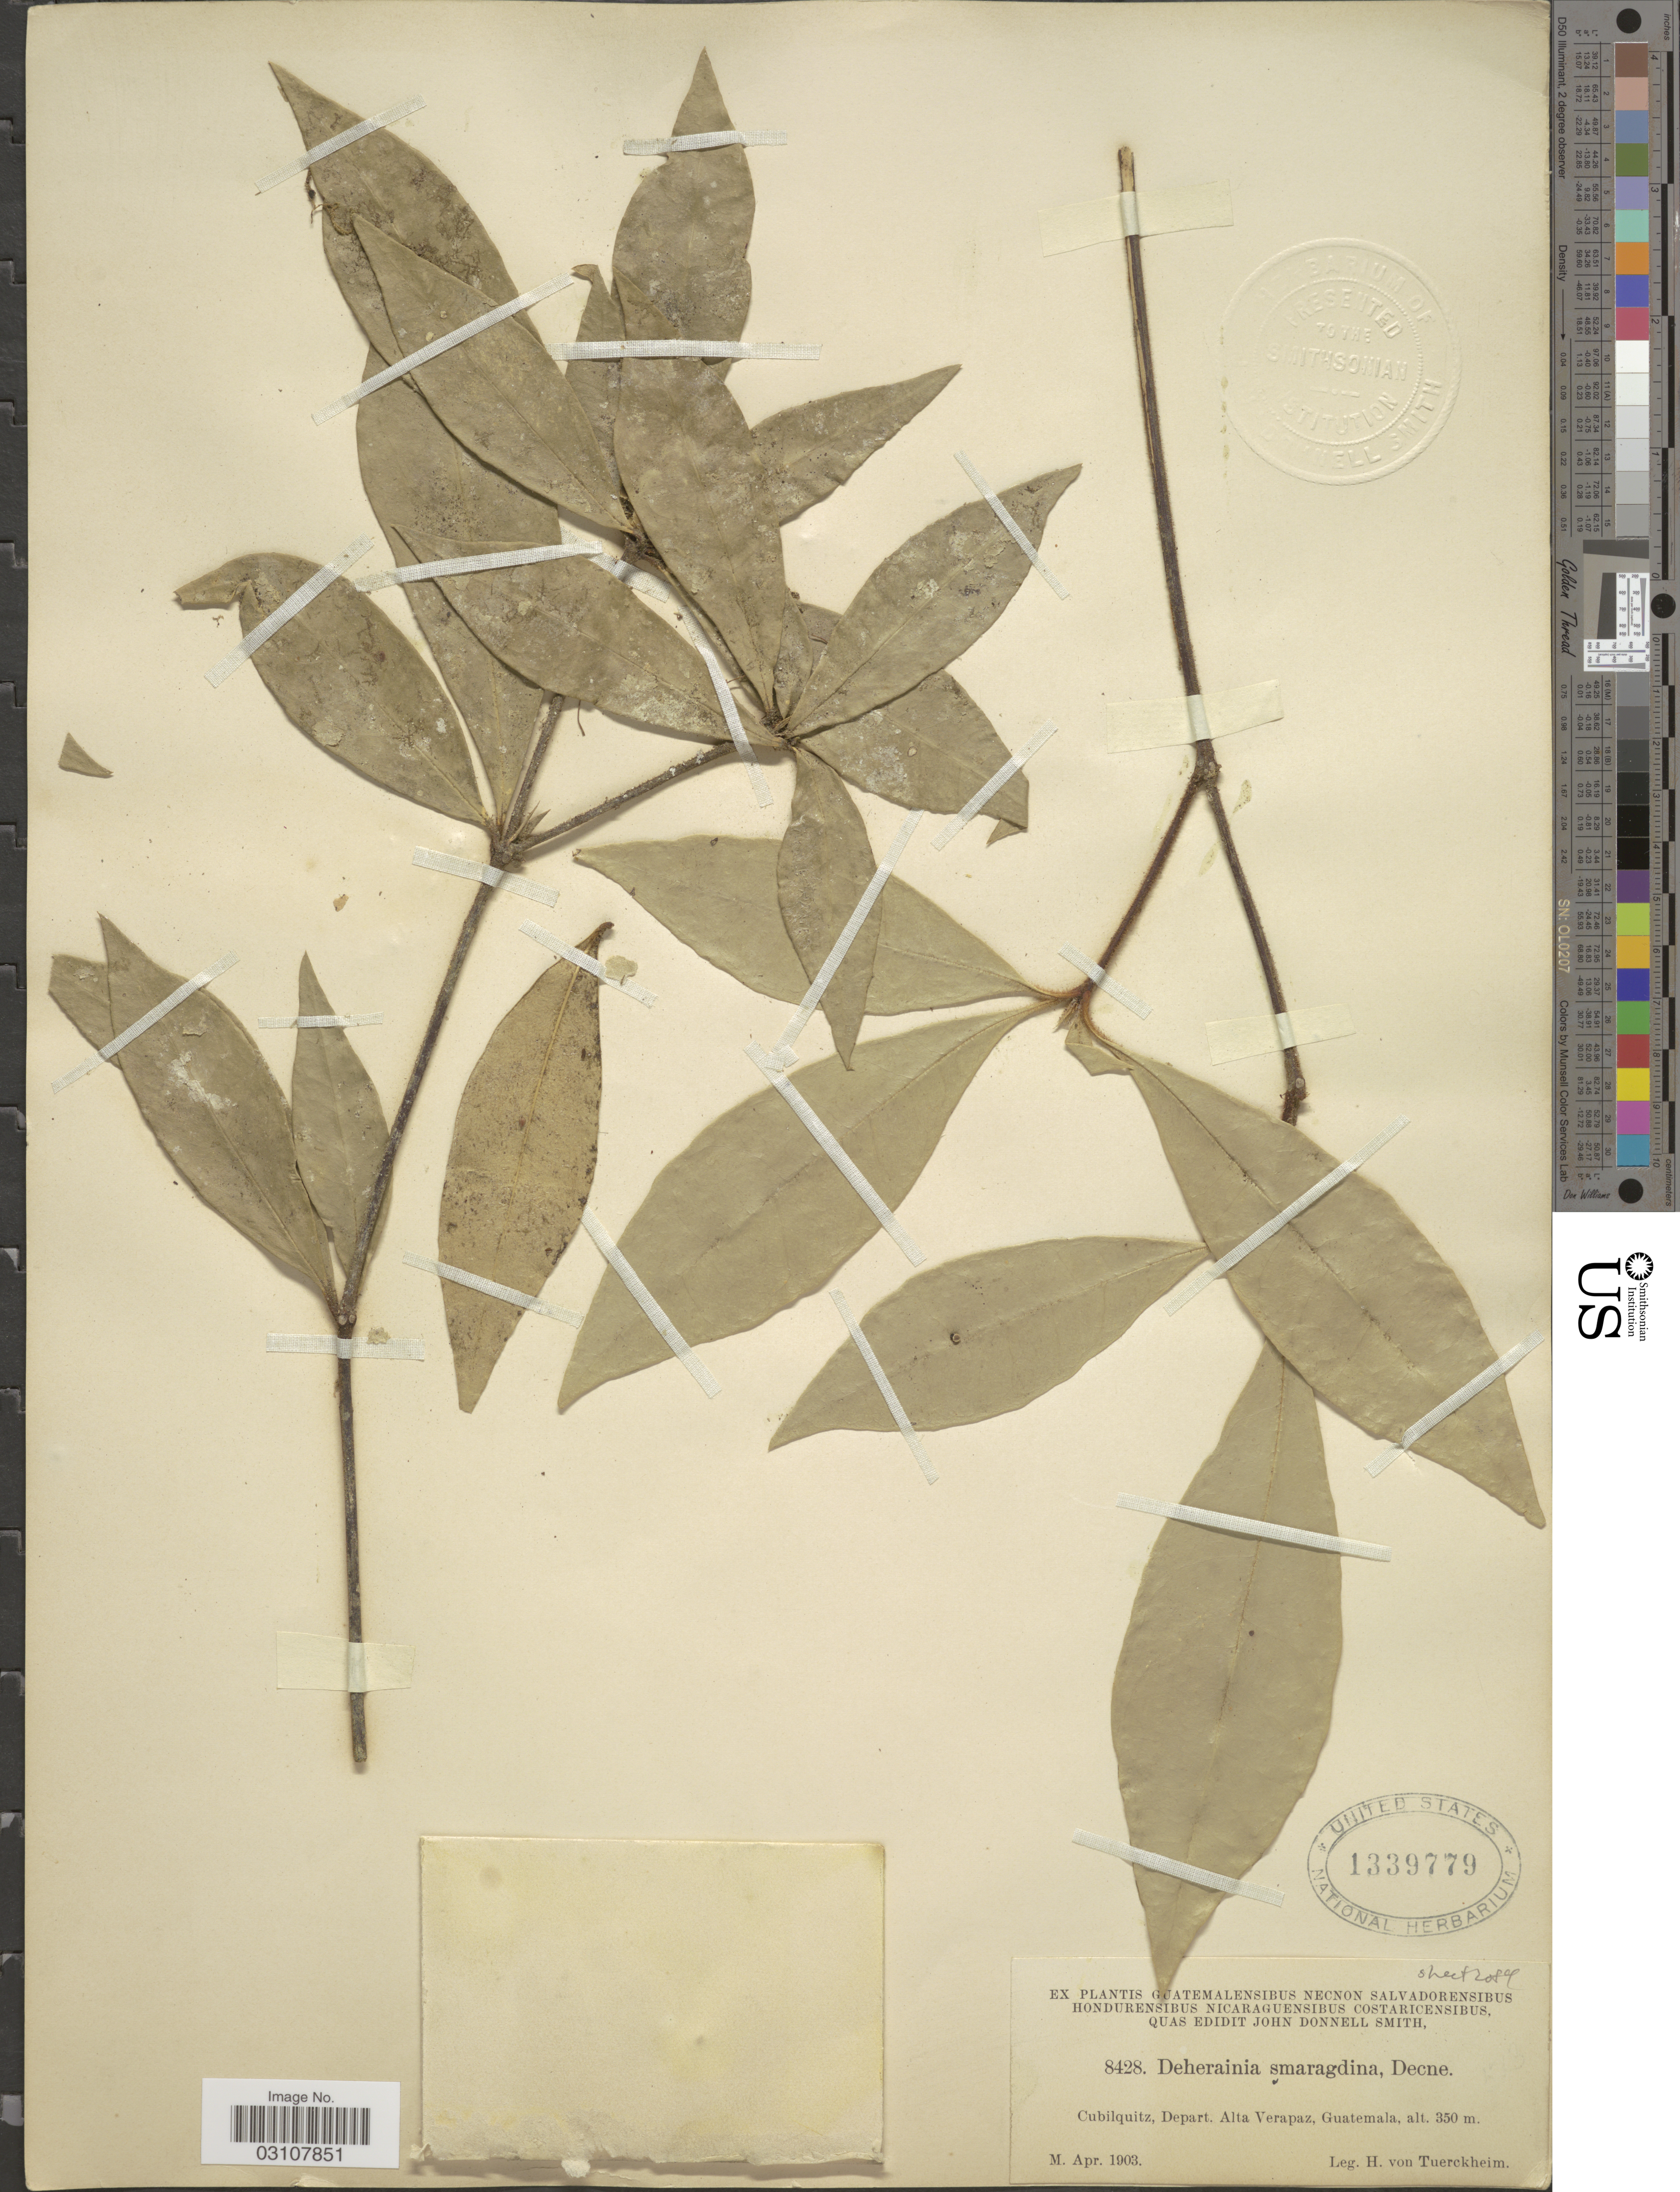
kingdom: Plantae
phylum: Tracheophyta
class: Magnoliopsida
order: Ericales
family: Primulaceae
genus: Deherainia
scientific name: Deherainia smaragdina subsp. smaragdina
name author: (Planch. ex Linden) Decne.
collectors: H. von Tuerckheim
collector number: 8428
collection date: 1903-04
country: Guatemala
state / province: Alta Verapaz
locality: Cubilquitz, Depart. Alta Verapaz.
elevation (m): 350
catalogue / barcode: US 1339779